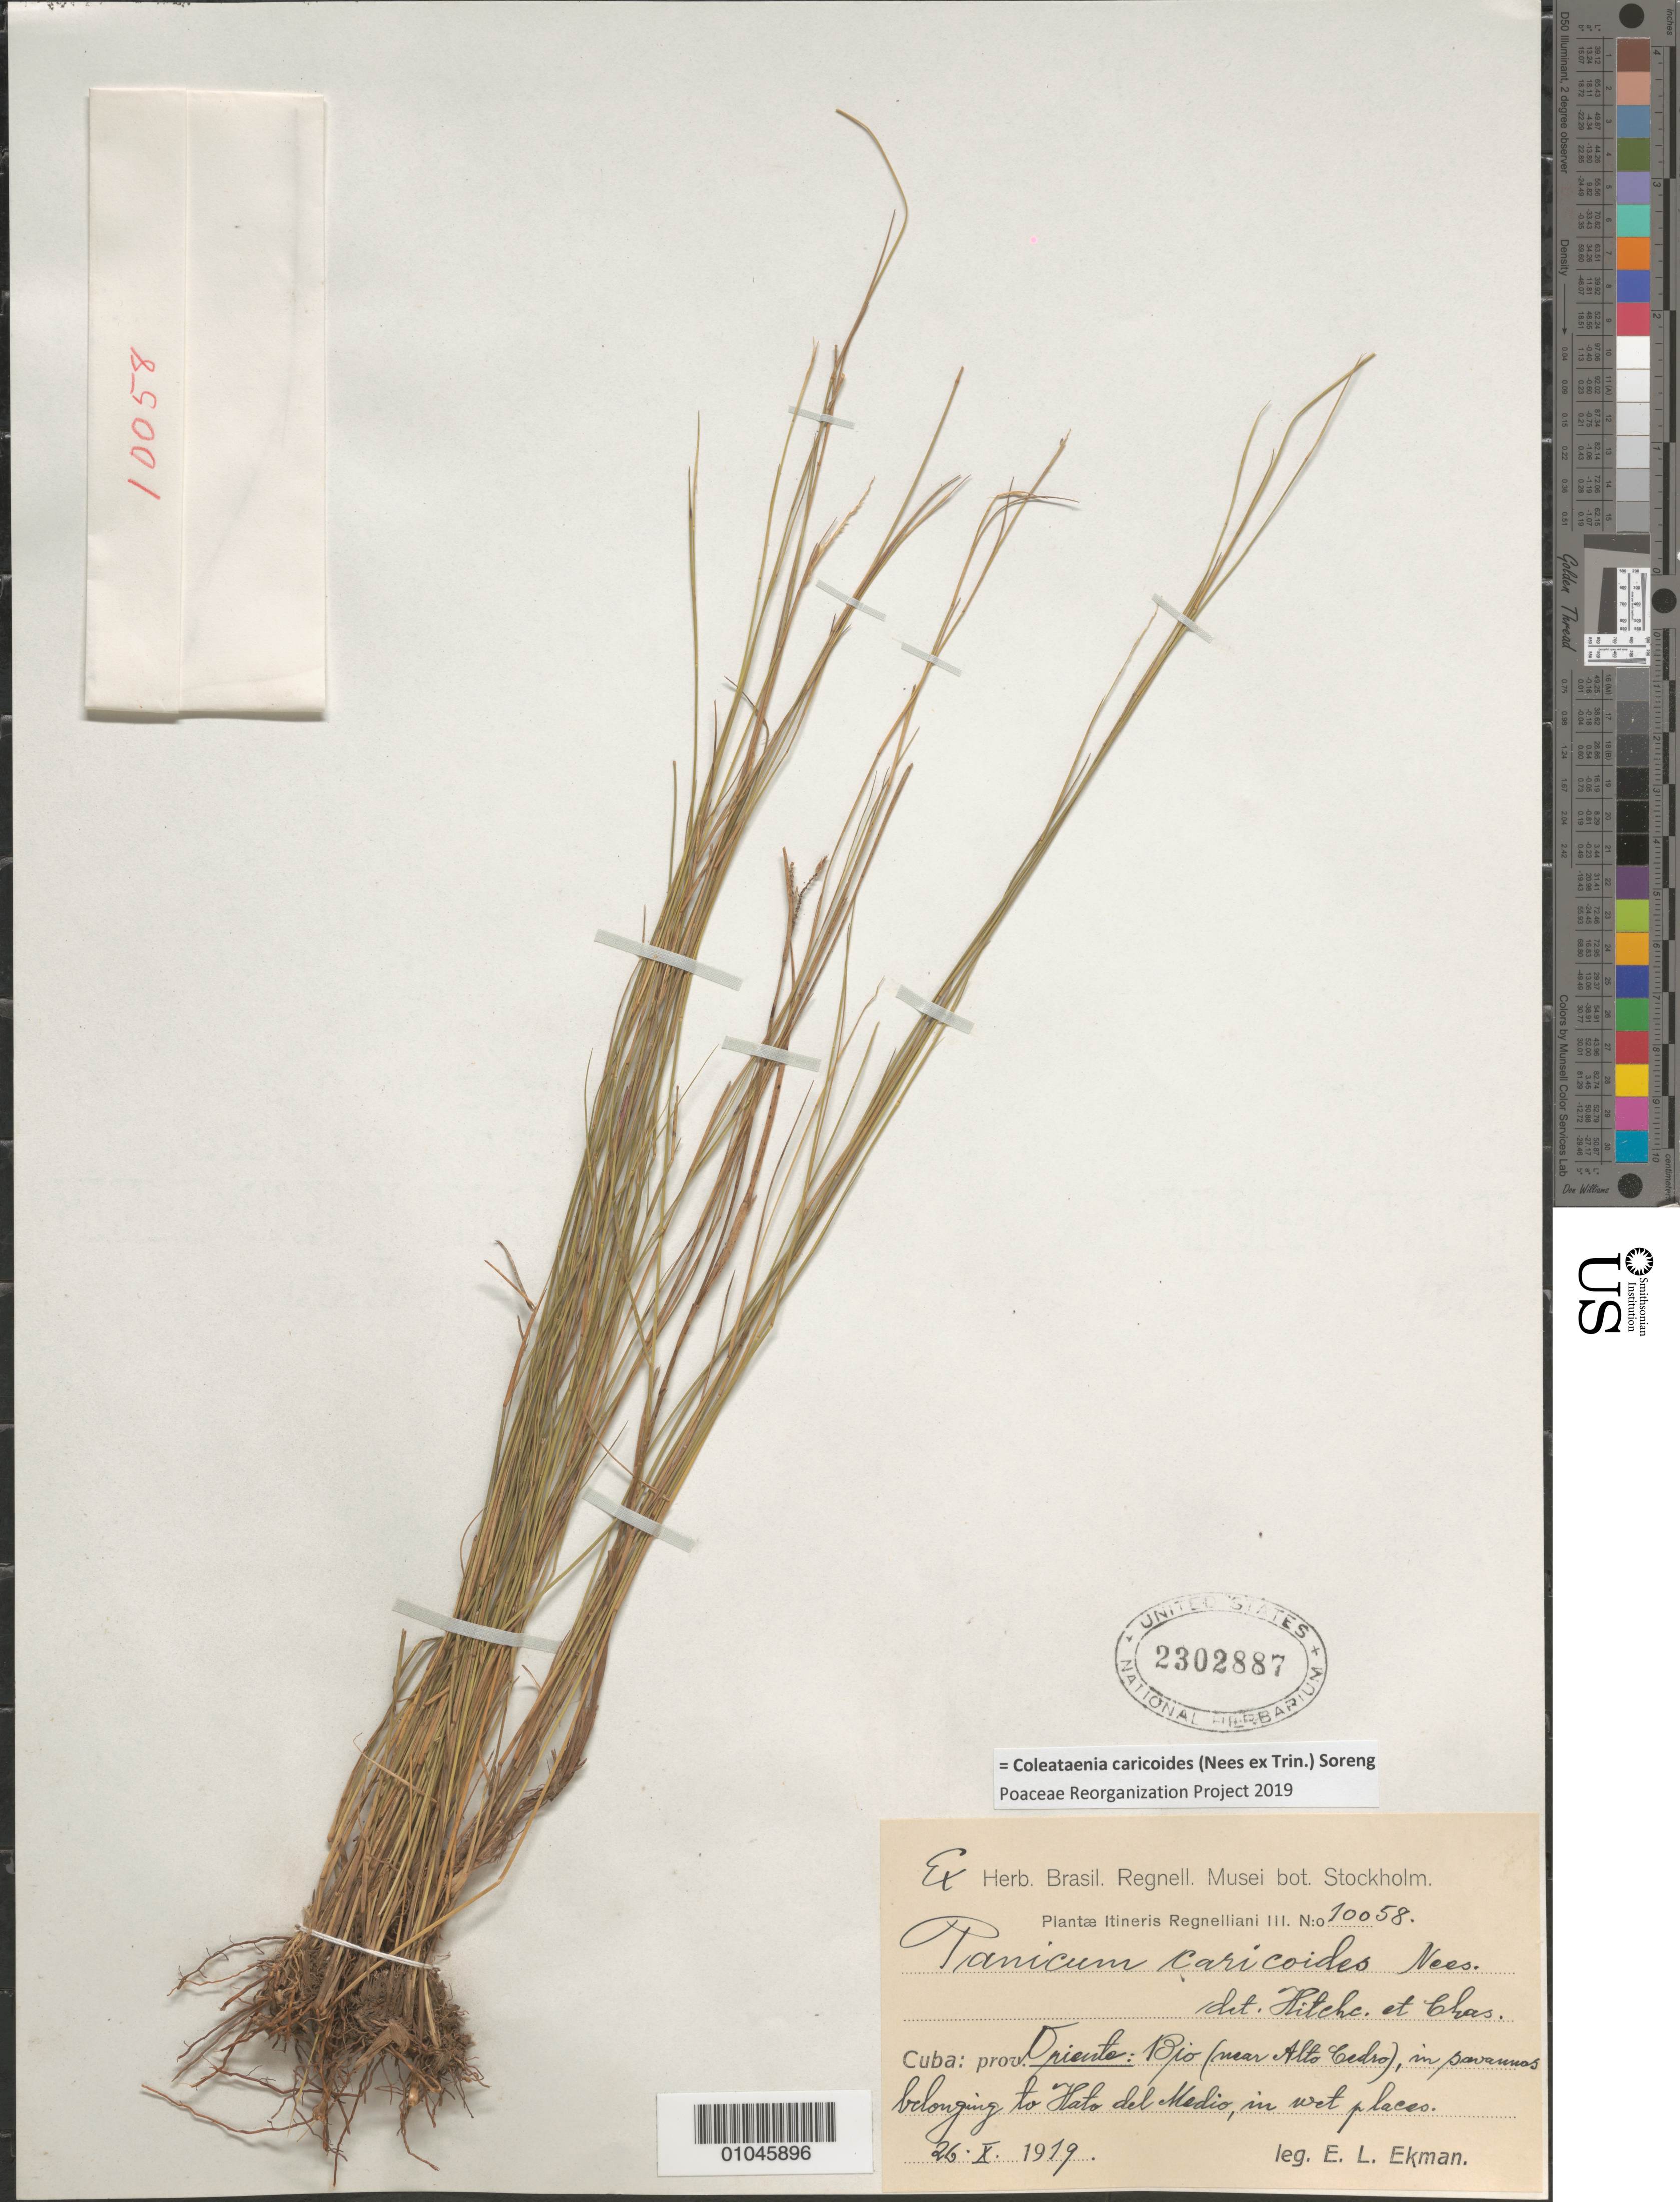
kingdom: Plantae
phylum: Tracheophyta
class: Liliopsida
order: Poales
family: Poaceae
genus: Panicum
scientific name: Panicum caricoides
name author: Nees ex Trin.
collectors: E. L. Ekman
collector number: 10058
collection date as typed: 26 Oct 1919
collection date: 1919-10-26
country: Cuba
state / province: Oriente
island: Cuba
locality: Rio (near Alto Cedro) in savannas belonging to Harto del Medio, in wet places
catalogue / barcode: US 2302887